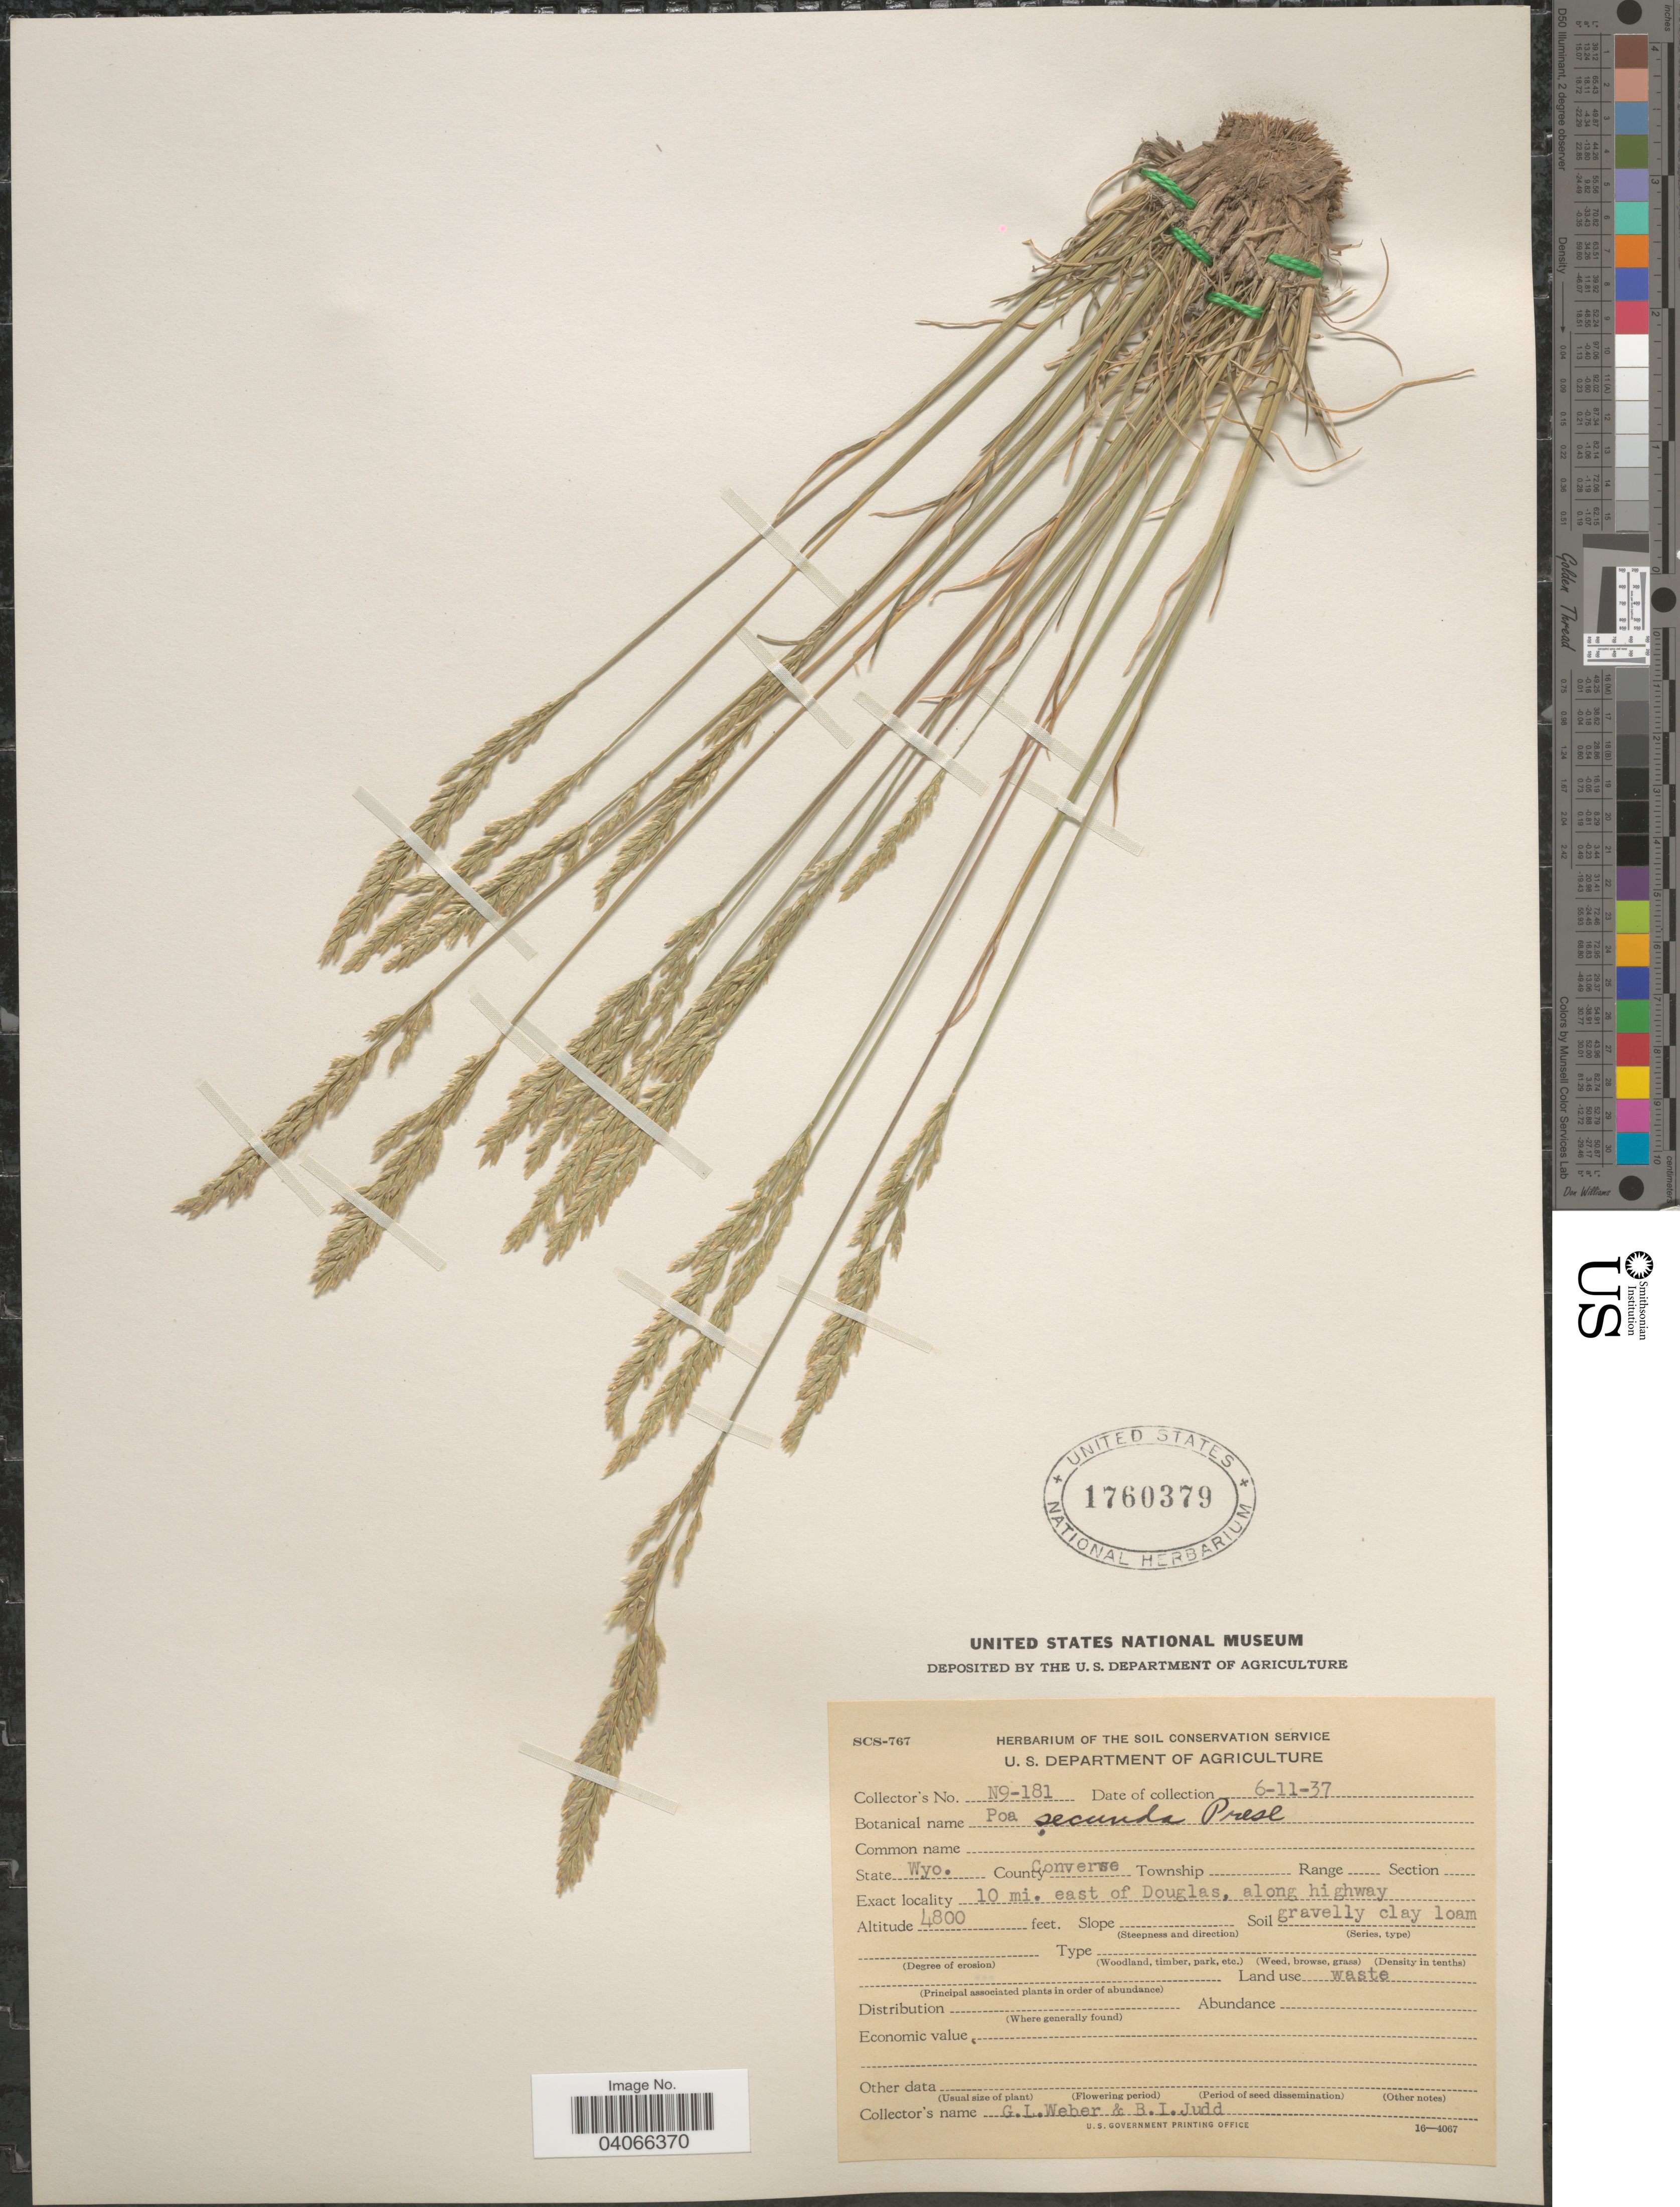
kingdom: Plantae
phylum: Tracheophyta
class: Liliopsida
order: Poales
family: Poaceae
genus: Poa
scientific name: Poa secunda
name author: J. Presl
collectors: G. Weber & B. Judd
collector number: N9-181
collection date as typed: Transcribed d/m/y: 11/6/37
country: United States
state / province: Wyoming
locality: County Converse. 10 mi. east of Douglas, along highway.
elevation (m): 1463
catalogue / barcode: US 1760379